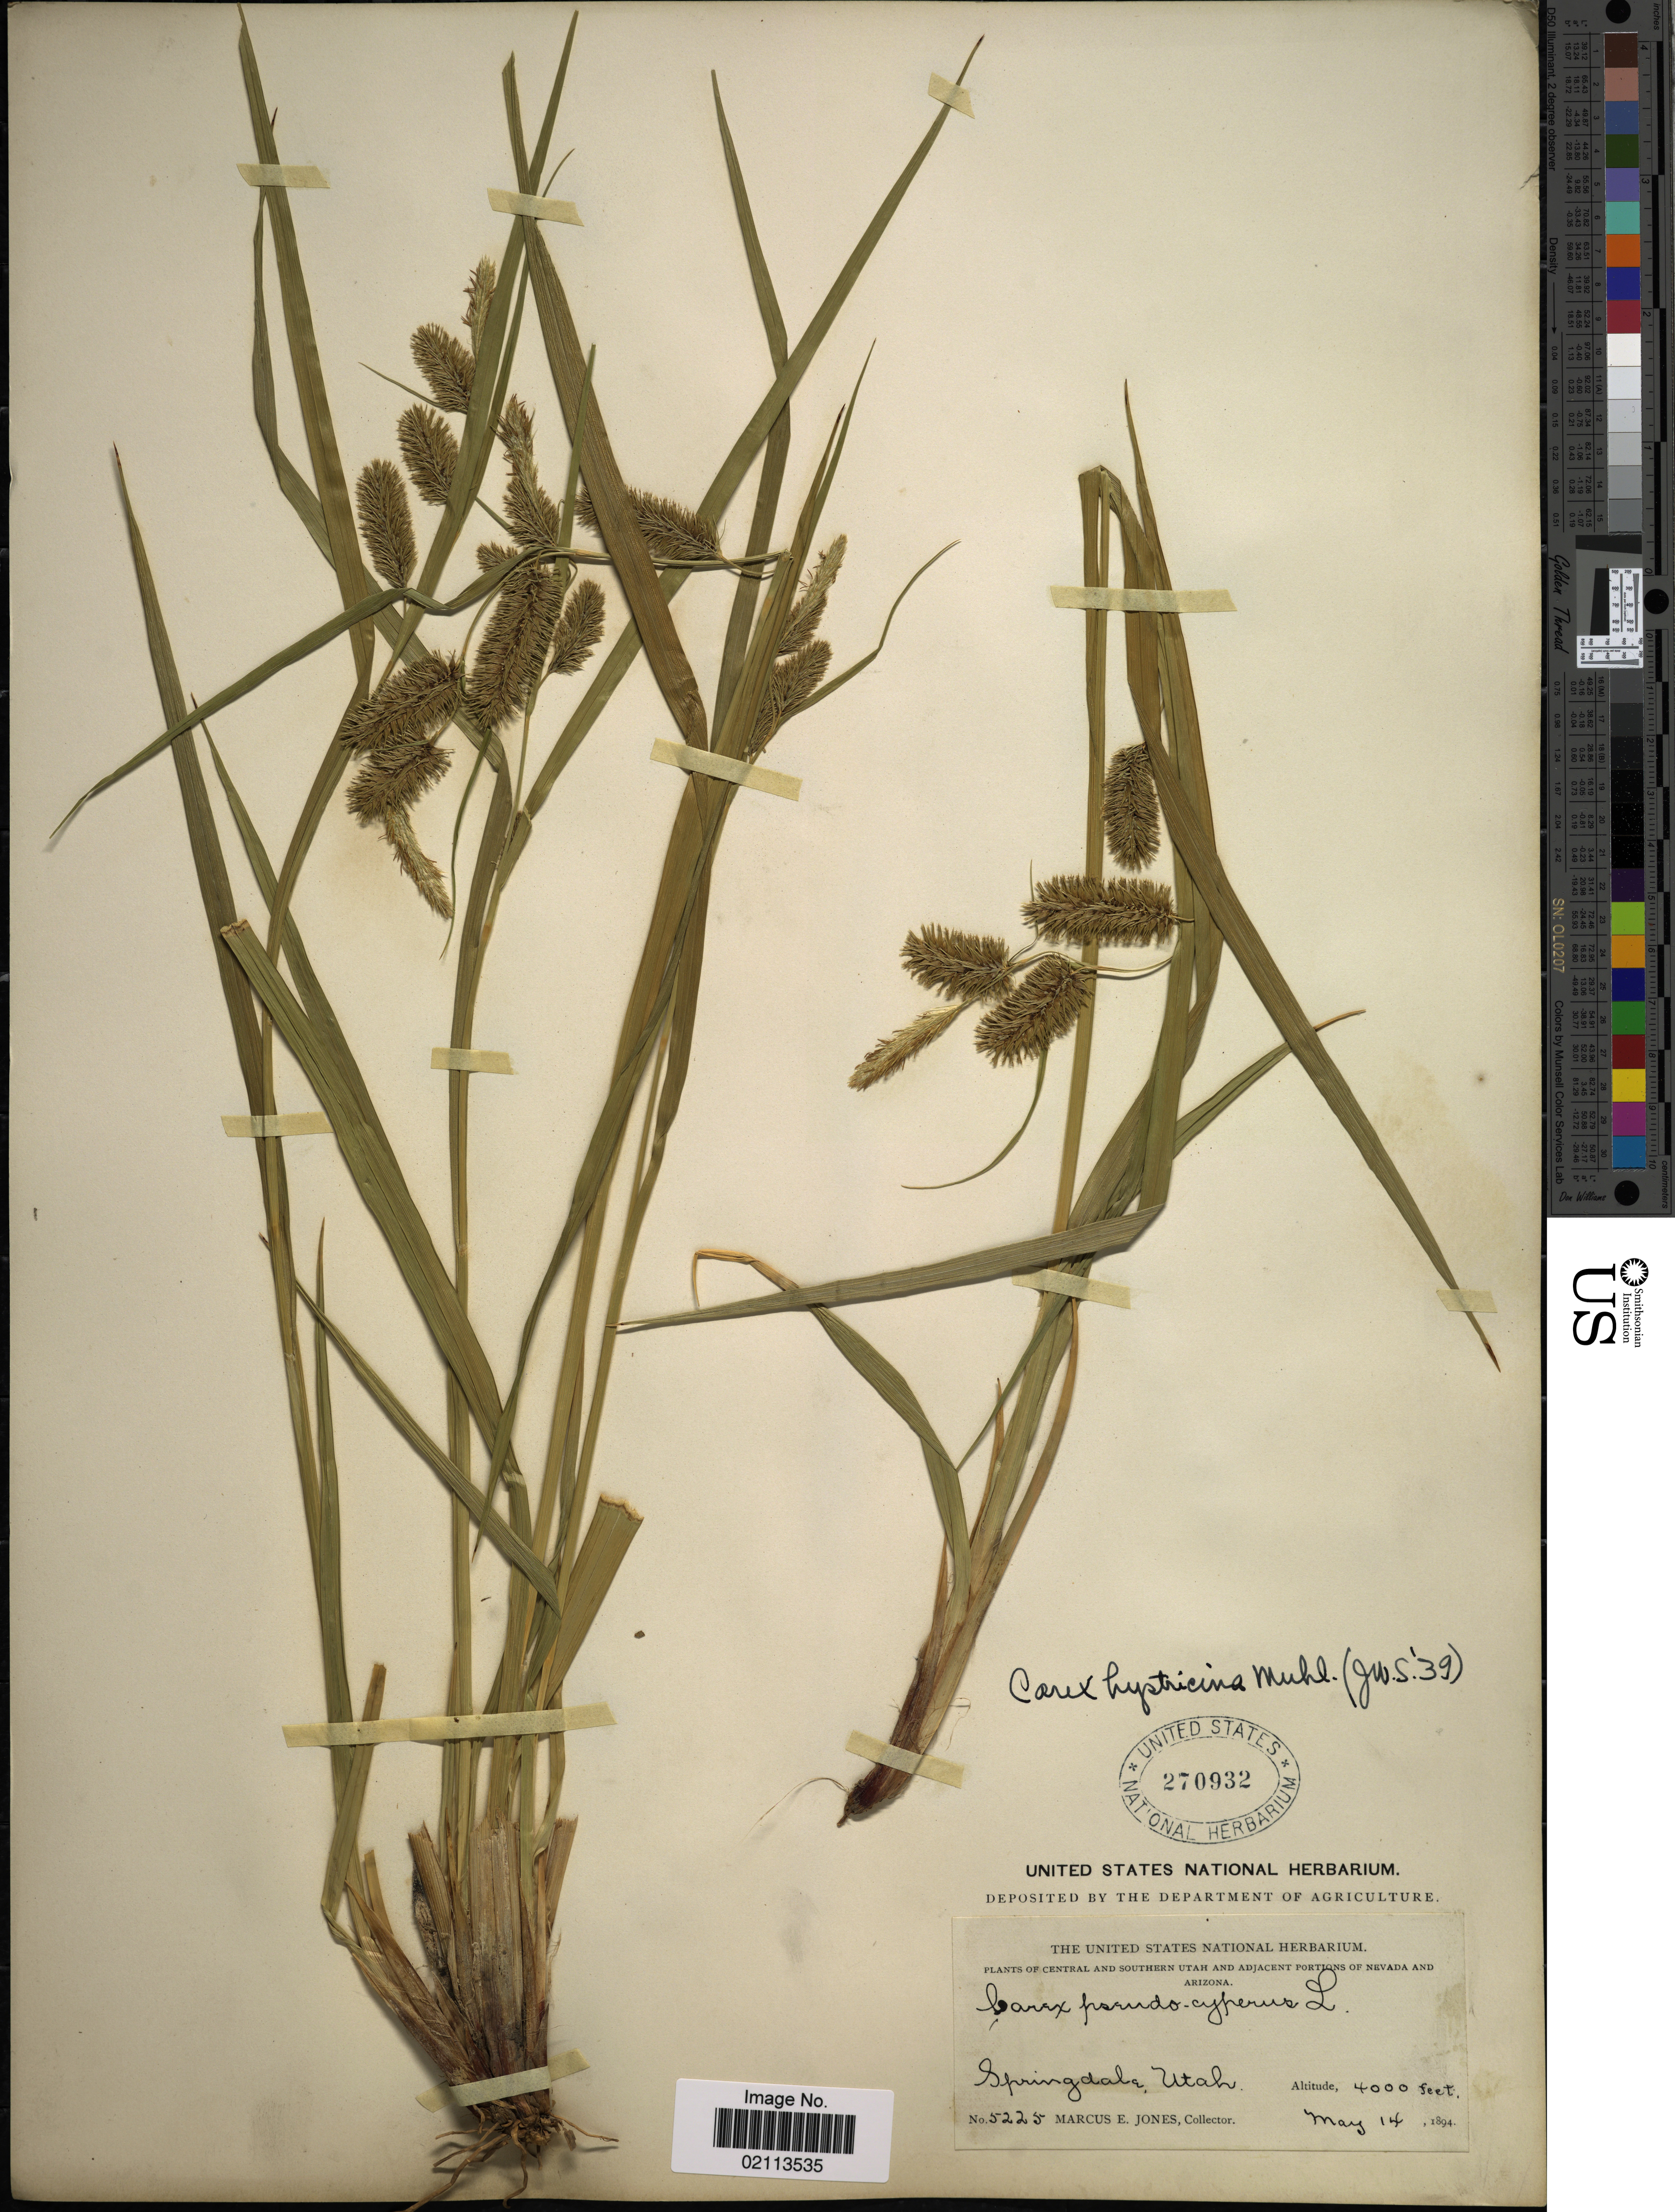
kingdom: Plantae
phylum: Tracheophyta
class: Liliopsida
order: Poales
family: Cyperaceae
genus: Carex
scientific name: Carex hystericina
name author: Muhl. ex Willd.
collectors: M. E. Jones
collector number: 5225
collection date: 1894-05-14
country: United States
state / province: Utah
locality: Central and Southern Utah and Adjacent Portions of Nevada and Arizona, Springdale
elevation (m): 1219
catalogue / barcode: US 270932